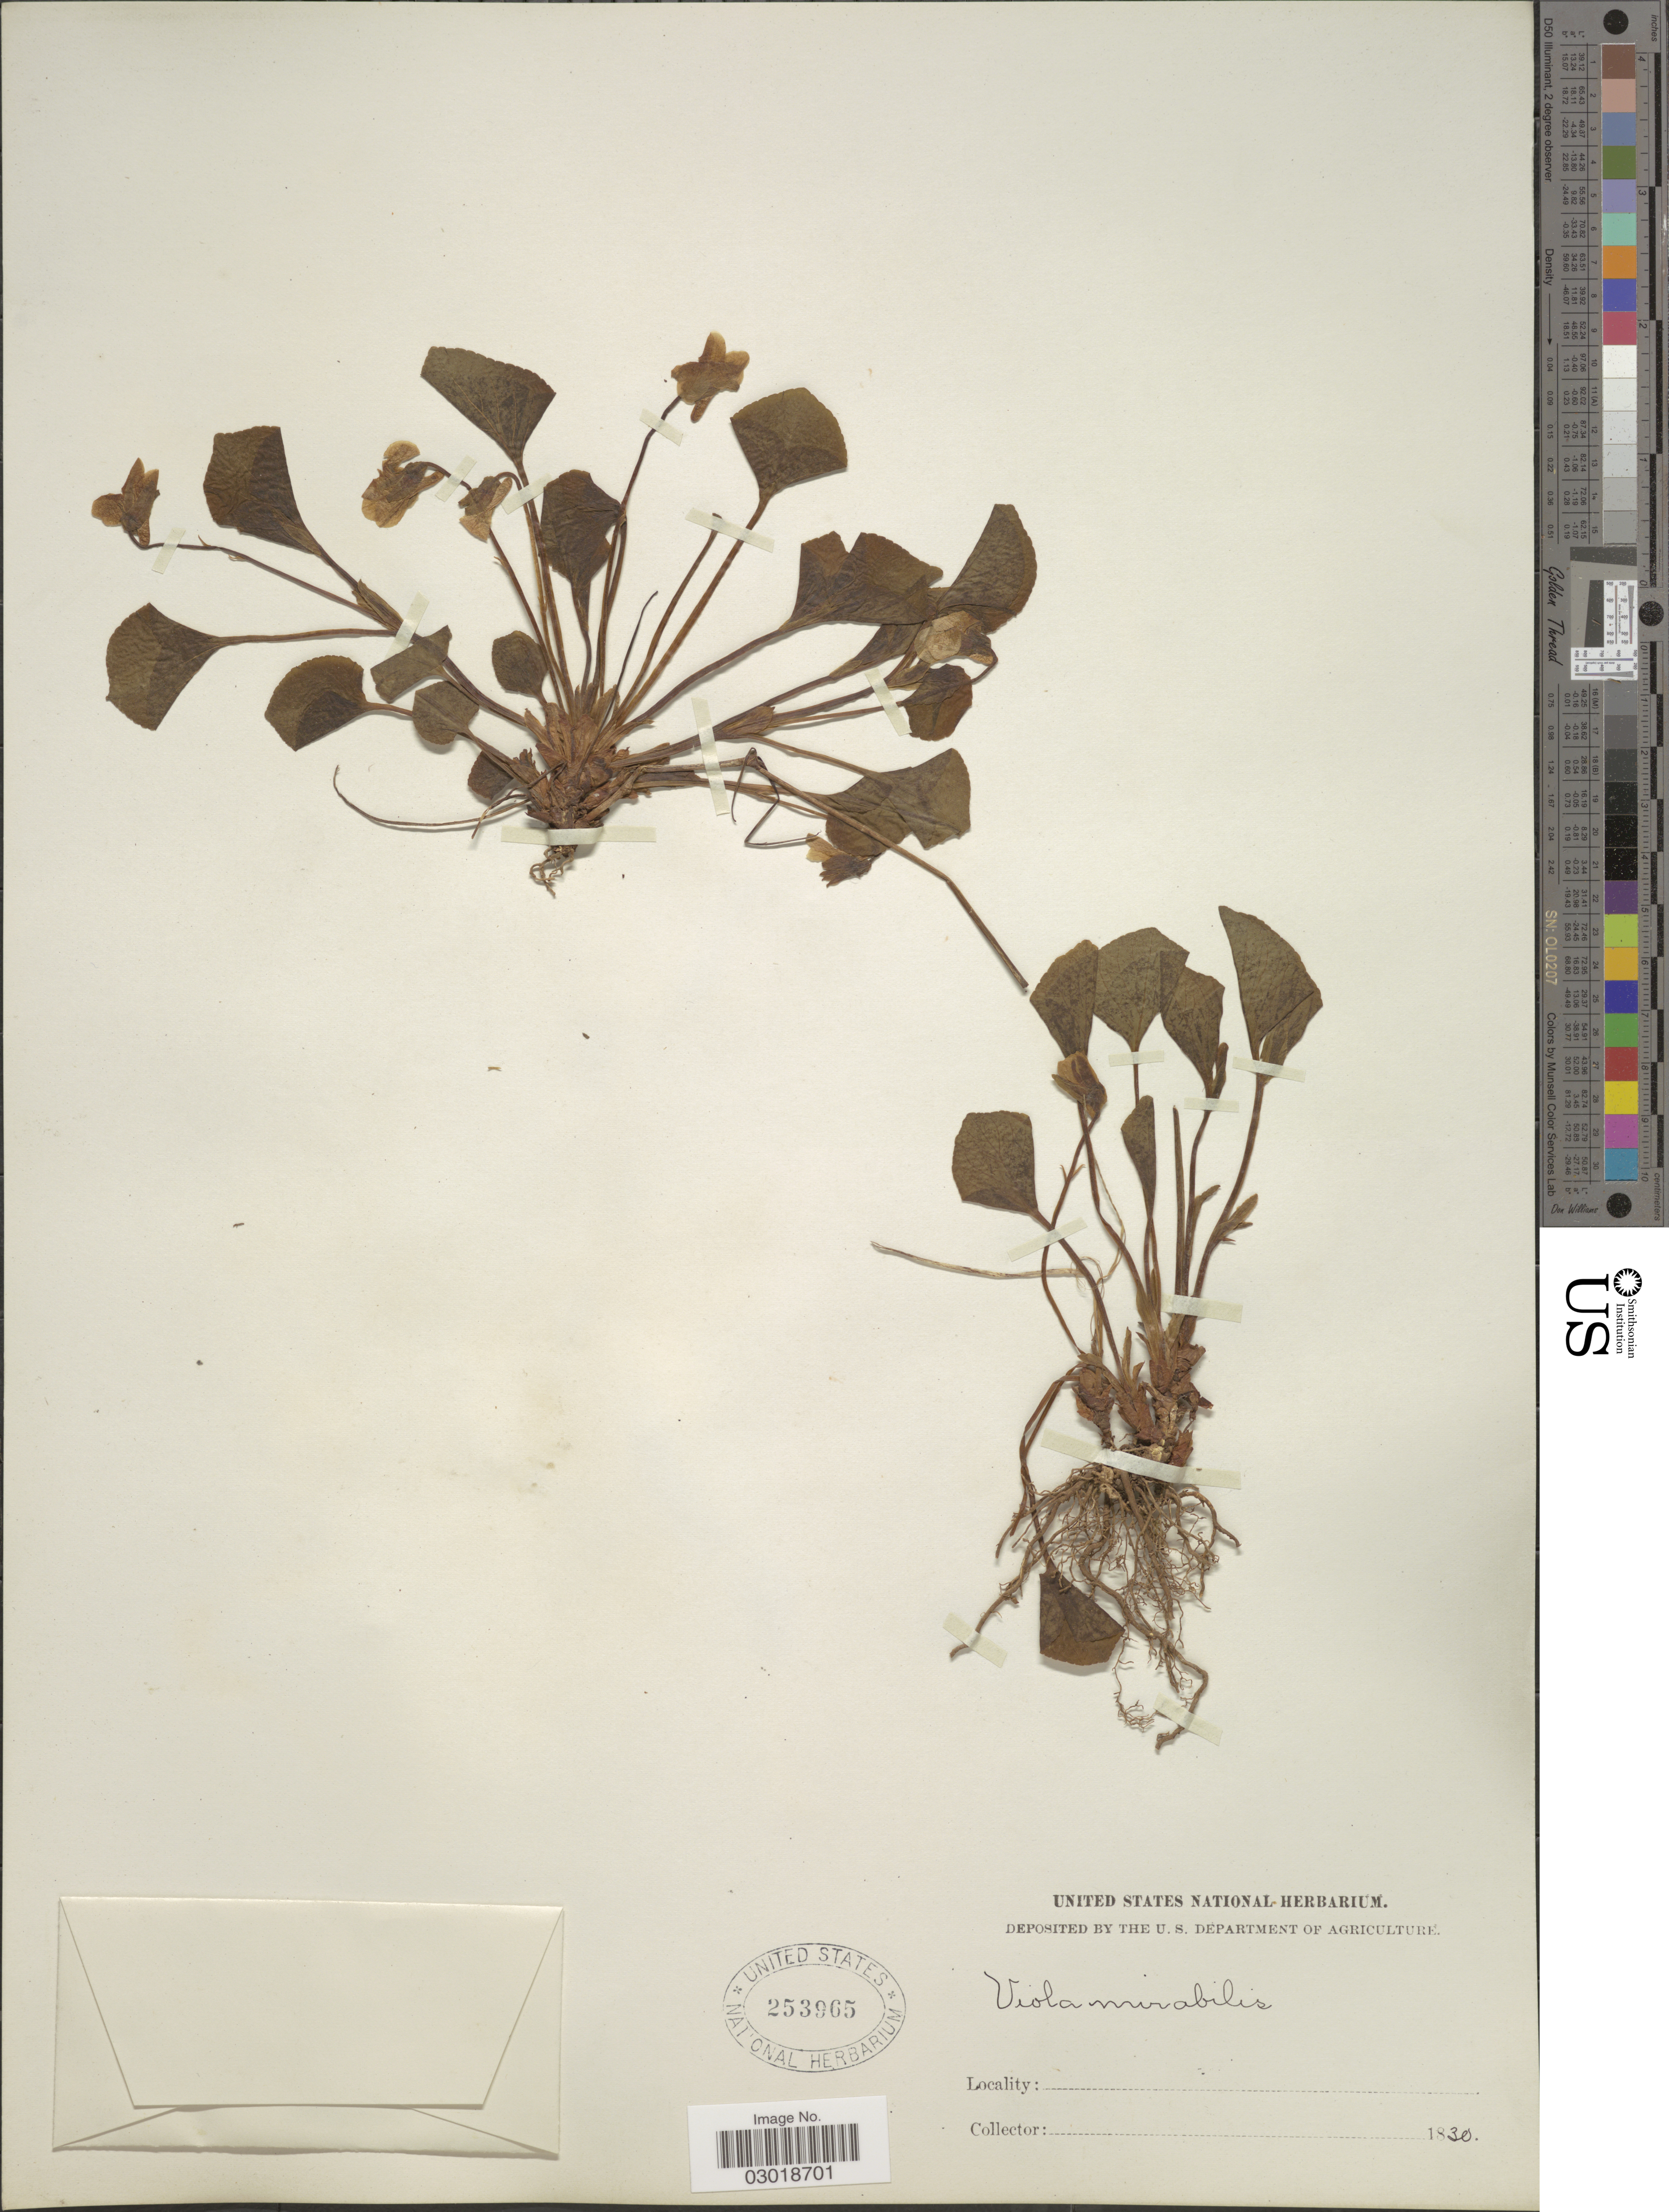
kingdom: Plantae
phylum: Tracheophyta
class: Magnoliopsida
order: Malpighiales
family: Violaceae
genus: Viola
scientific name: Viola mirabilis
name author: L.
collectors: ex herb. United States National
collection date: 1830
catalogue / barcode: US 253965